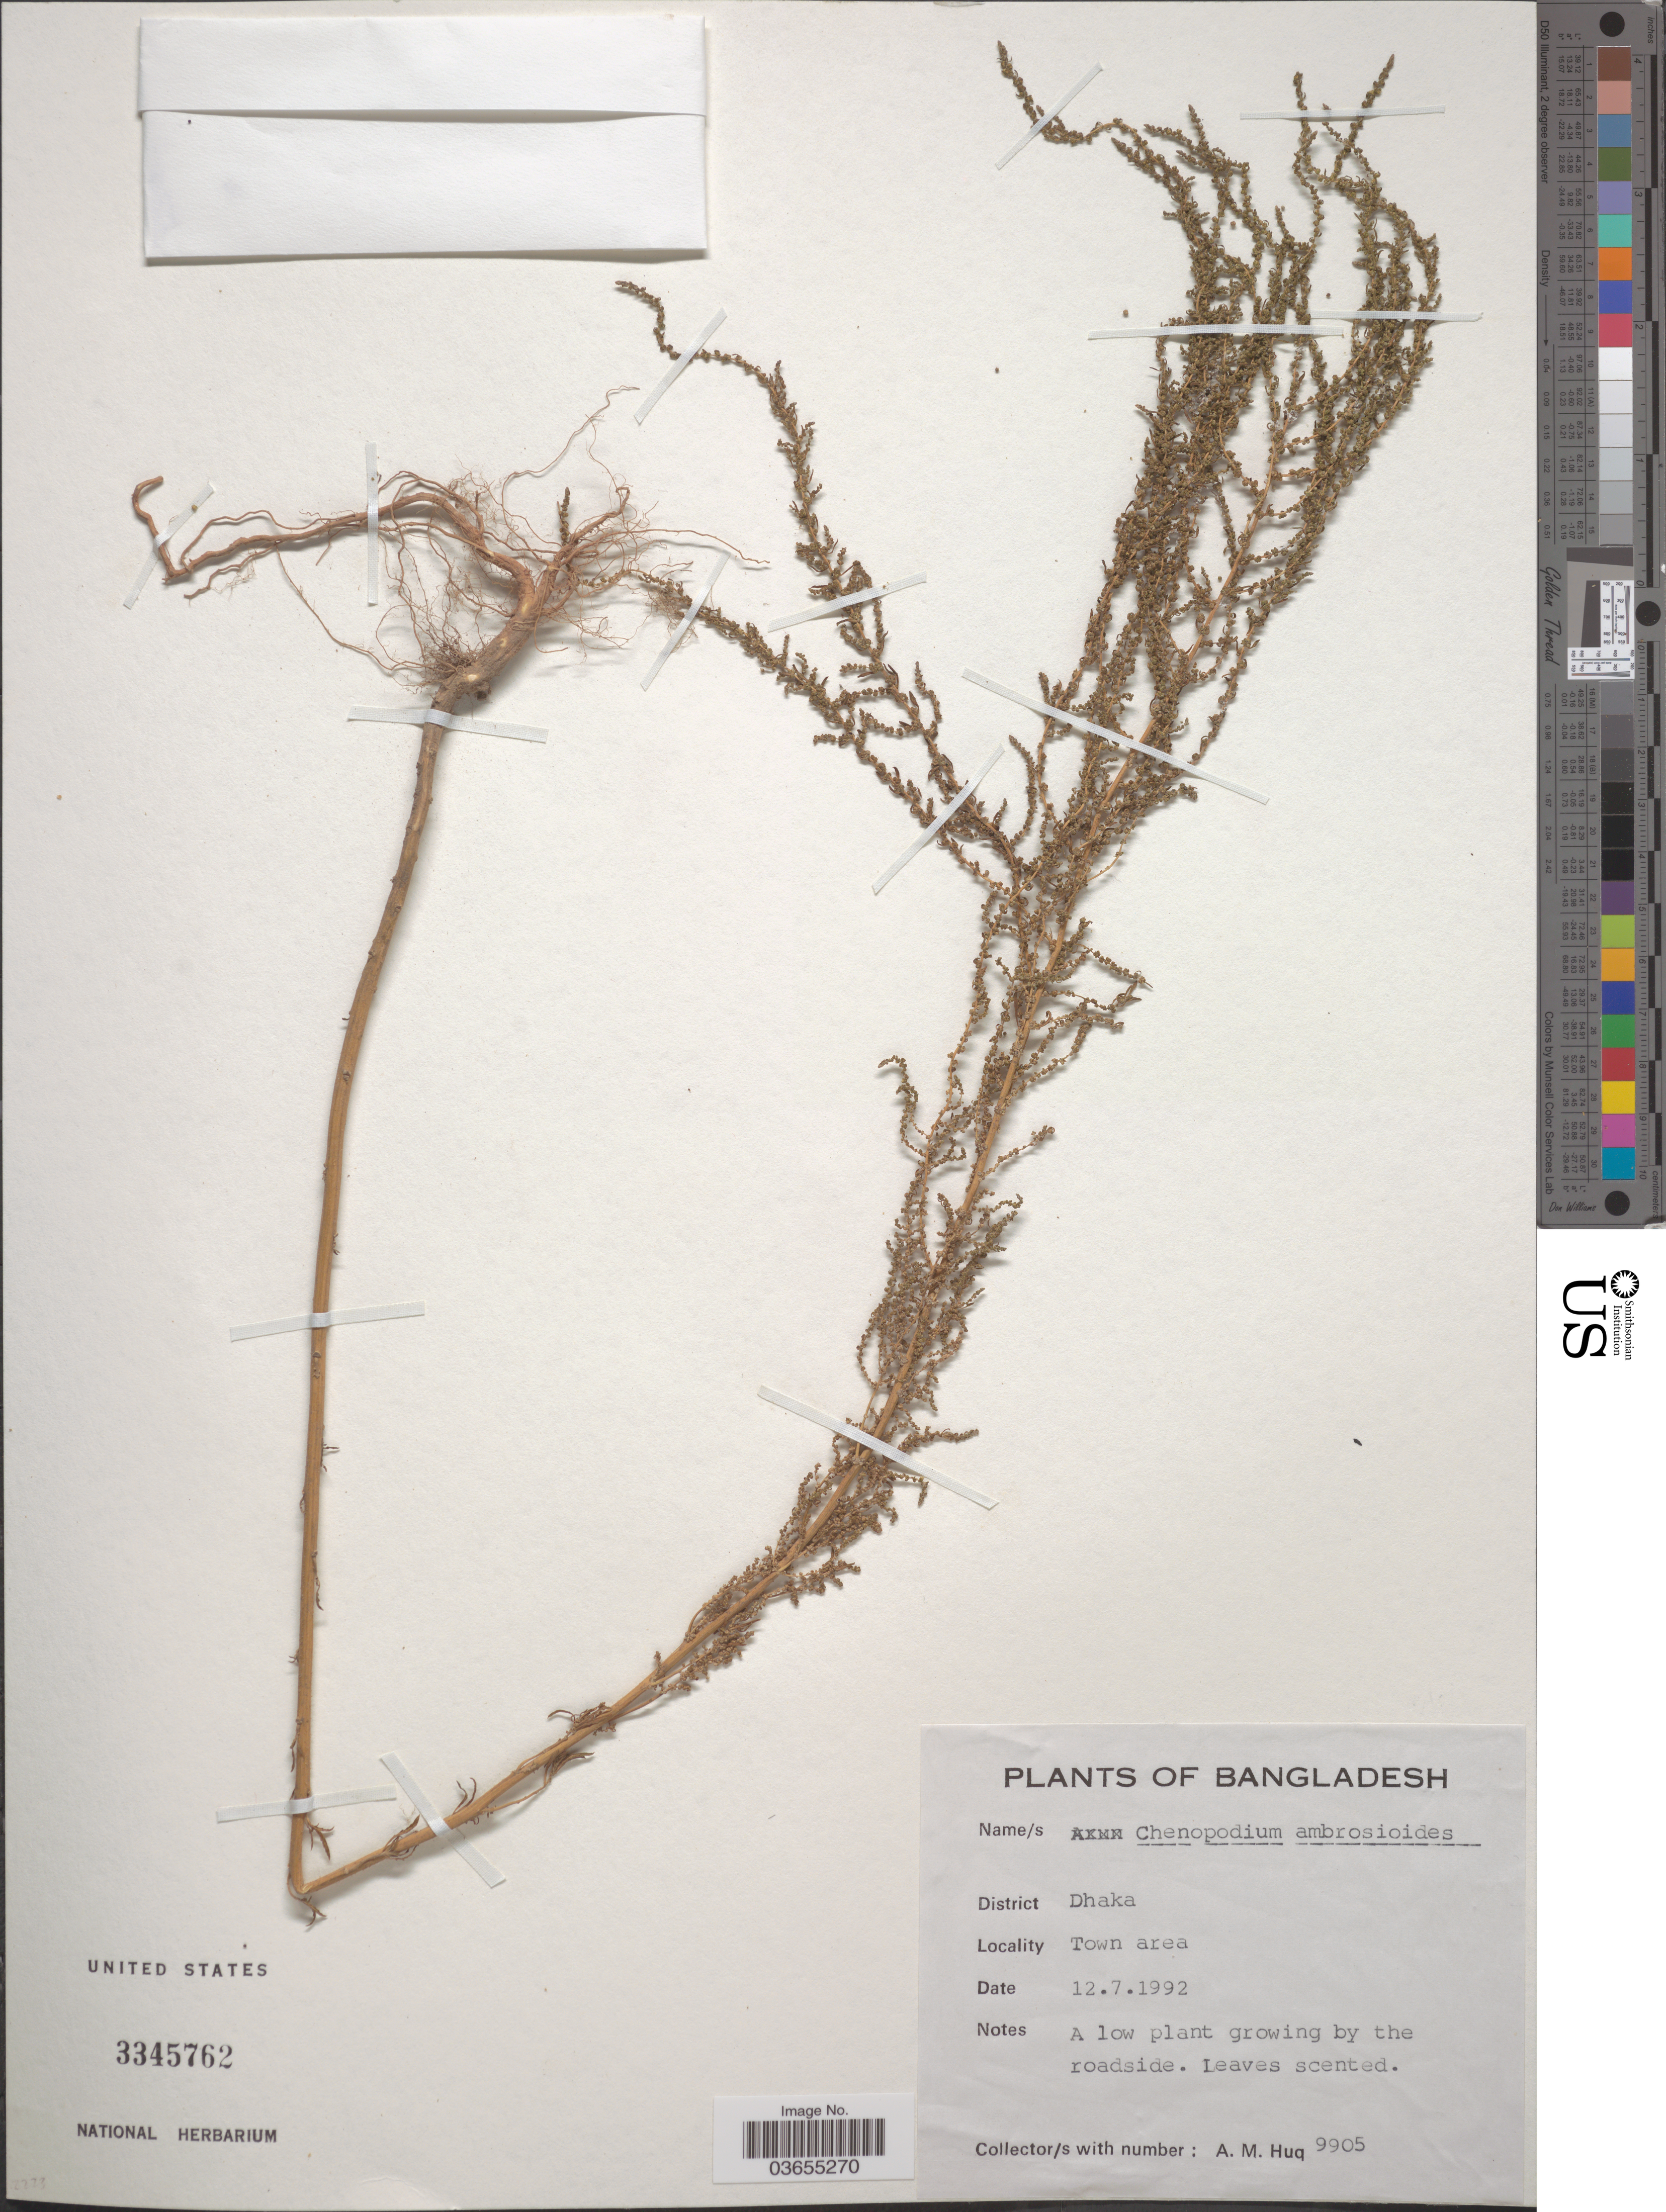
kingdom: Plantae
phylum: Tracheophyta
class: Magnoliopsida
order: Caryophyllales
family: Amaranthaceae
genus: Chenopodium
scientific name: Chenopodium ambrosioides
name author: L.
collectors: A. M. Huq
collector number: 9905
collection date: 1992-07-12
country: Bangladesh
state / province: Dhaka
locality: District Dhaka. Town area.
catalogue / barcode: US 3345762